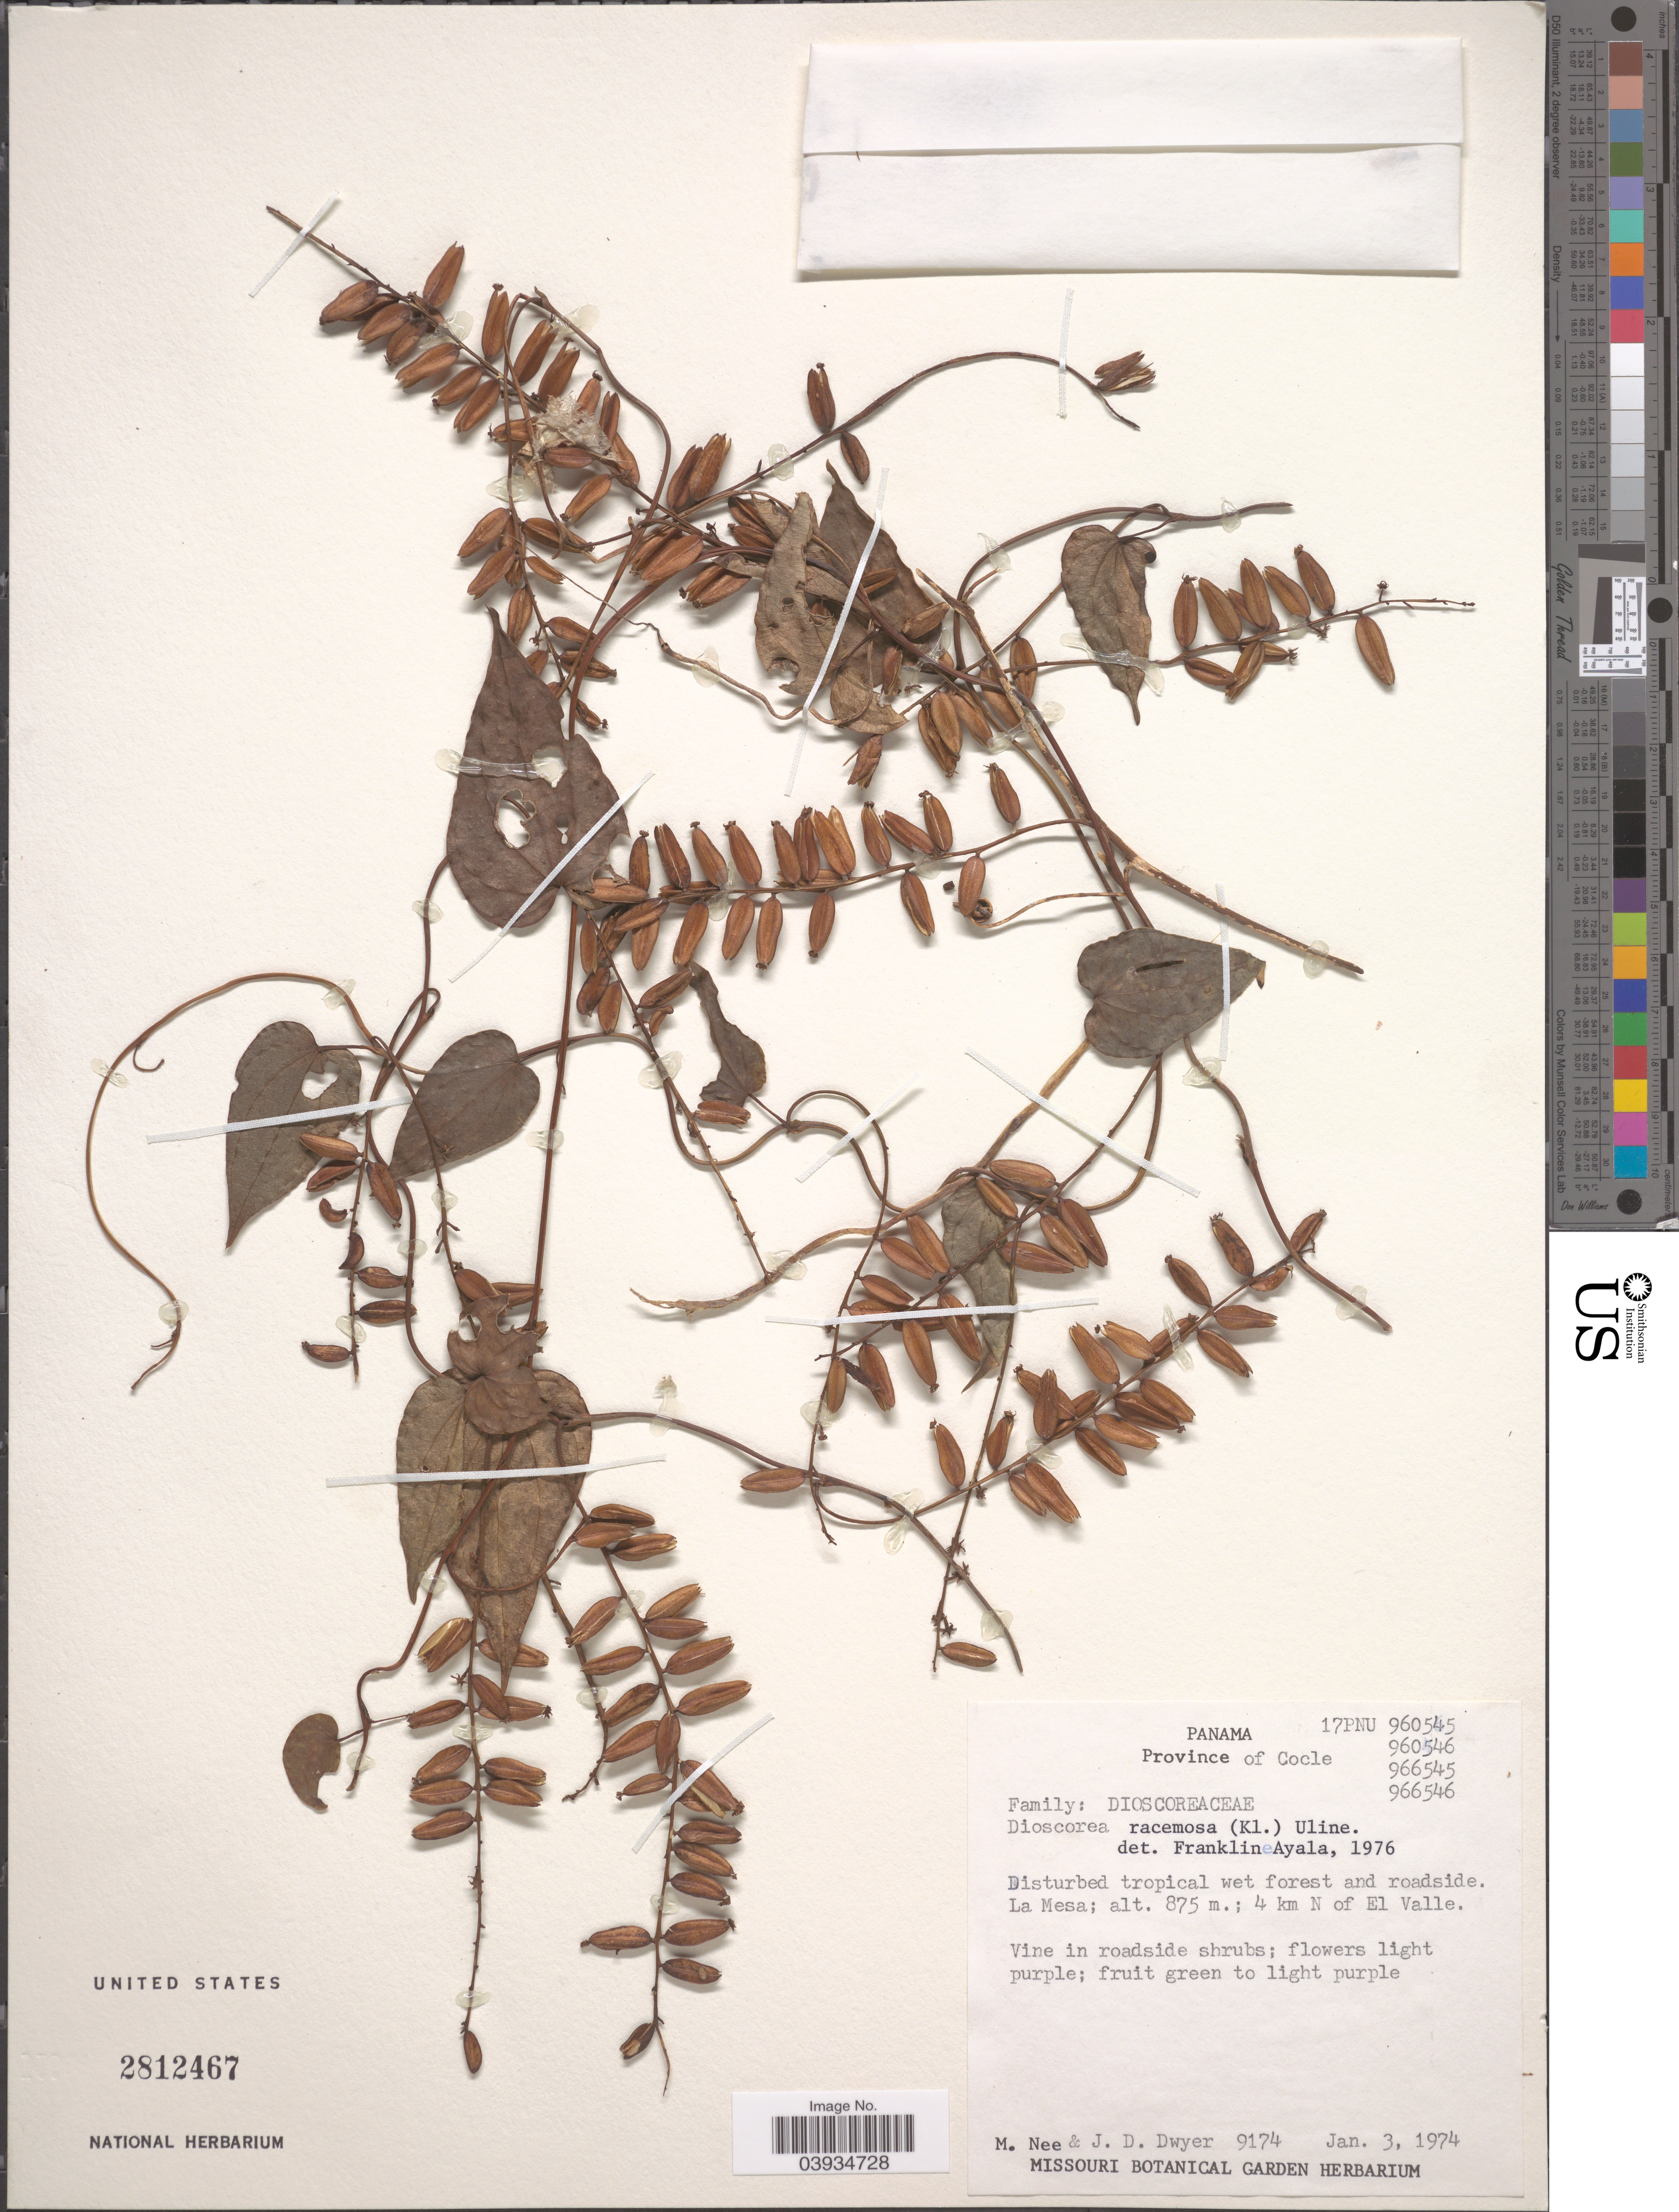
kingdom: Plantae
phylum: Tracheophyta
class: Liliopsida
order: Dioscoreales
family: Dioscoreaceae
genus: Dioscorea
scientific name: Dioscorea racemosa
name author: Rusby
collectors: M. Nee & J. Dwyer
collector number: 9174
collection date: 1974-01-03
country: Panama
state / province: Cocle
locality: Wet and roadside. La Mesa; 4 km N of El Valle.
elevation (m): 875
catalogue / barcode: US 2812467